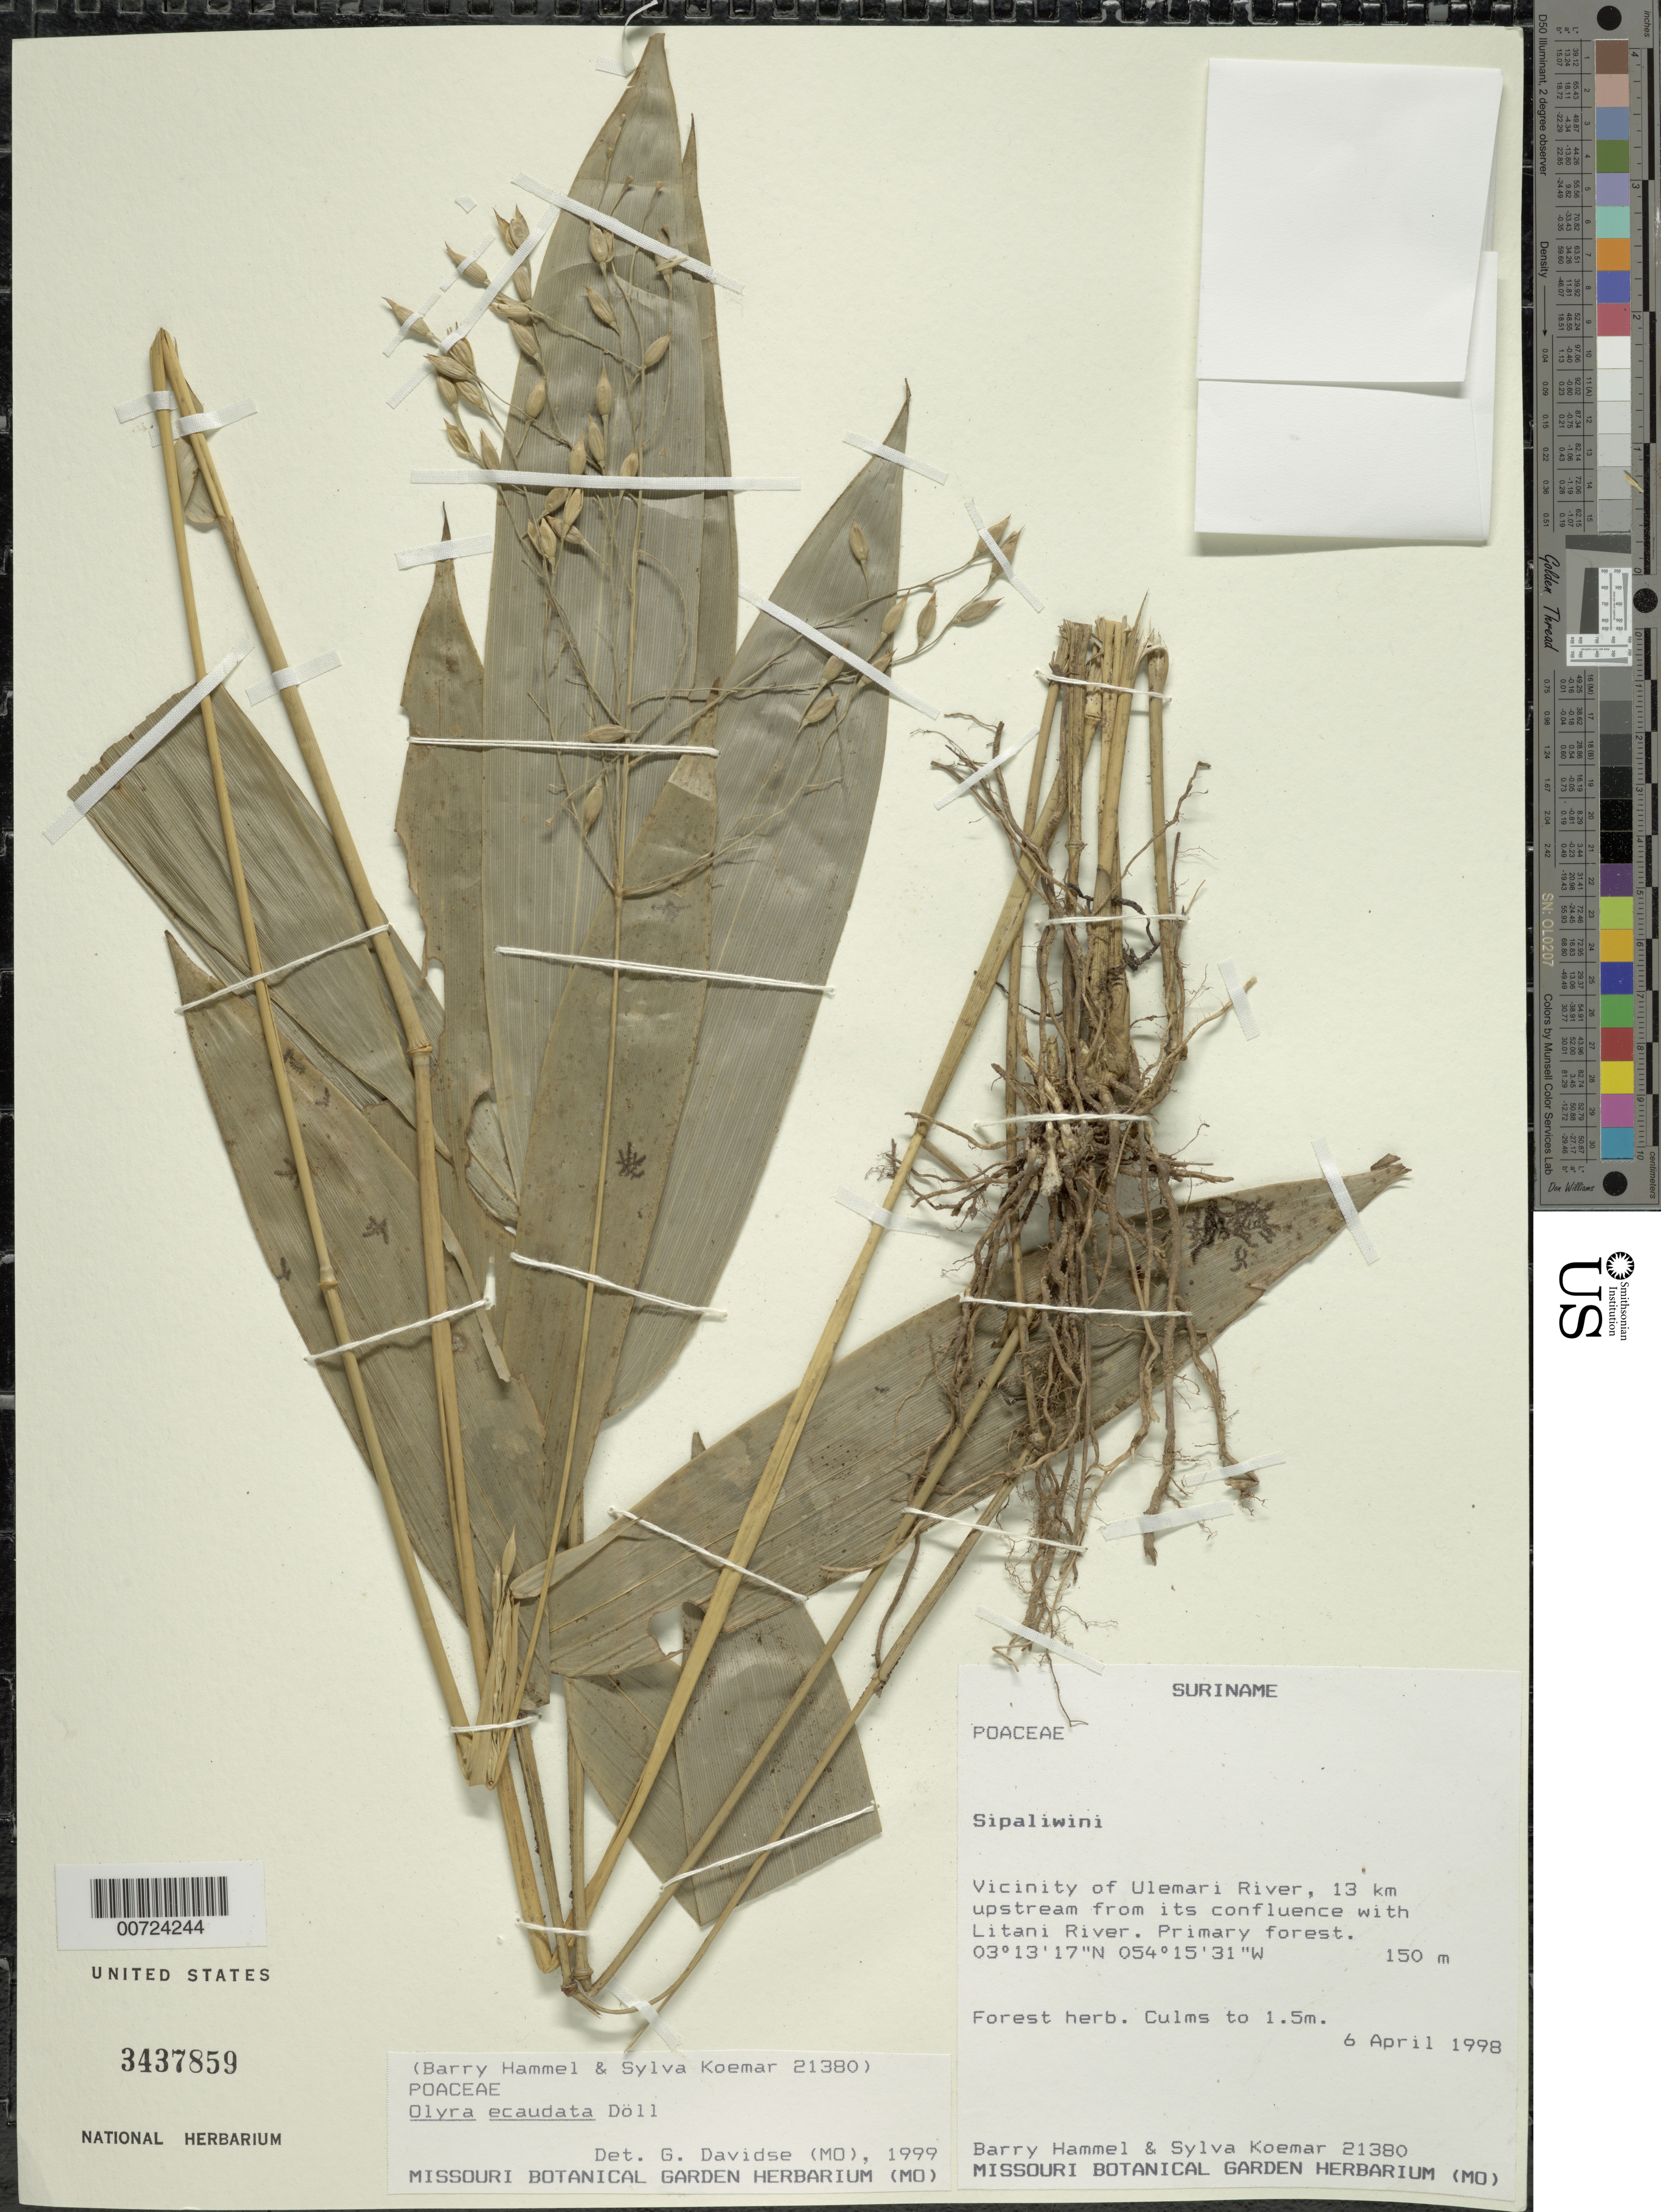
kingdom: Plantae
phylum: Tracheophyta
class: Liliopsida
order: Poales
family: Poaceae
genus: Olyra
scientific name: Olyra ecaudata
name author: Döll in Mart.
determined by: Davidse, D.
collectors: B. Hammel & S. Koemar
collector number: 21380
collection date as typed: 6-Apr-98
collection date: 1998-04-06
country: Suriname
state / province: Sipaliwini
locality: Ulemari R., 13 km upstream from confl. with Litani R.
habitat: Primary forest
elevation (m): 150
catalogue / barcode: US 3437859